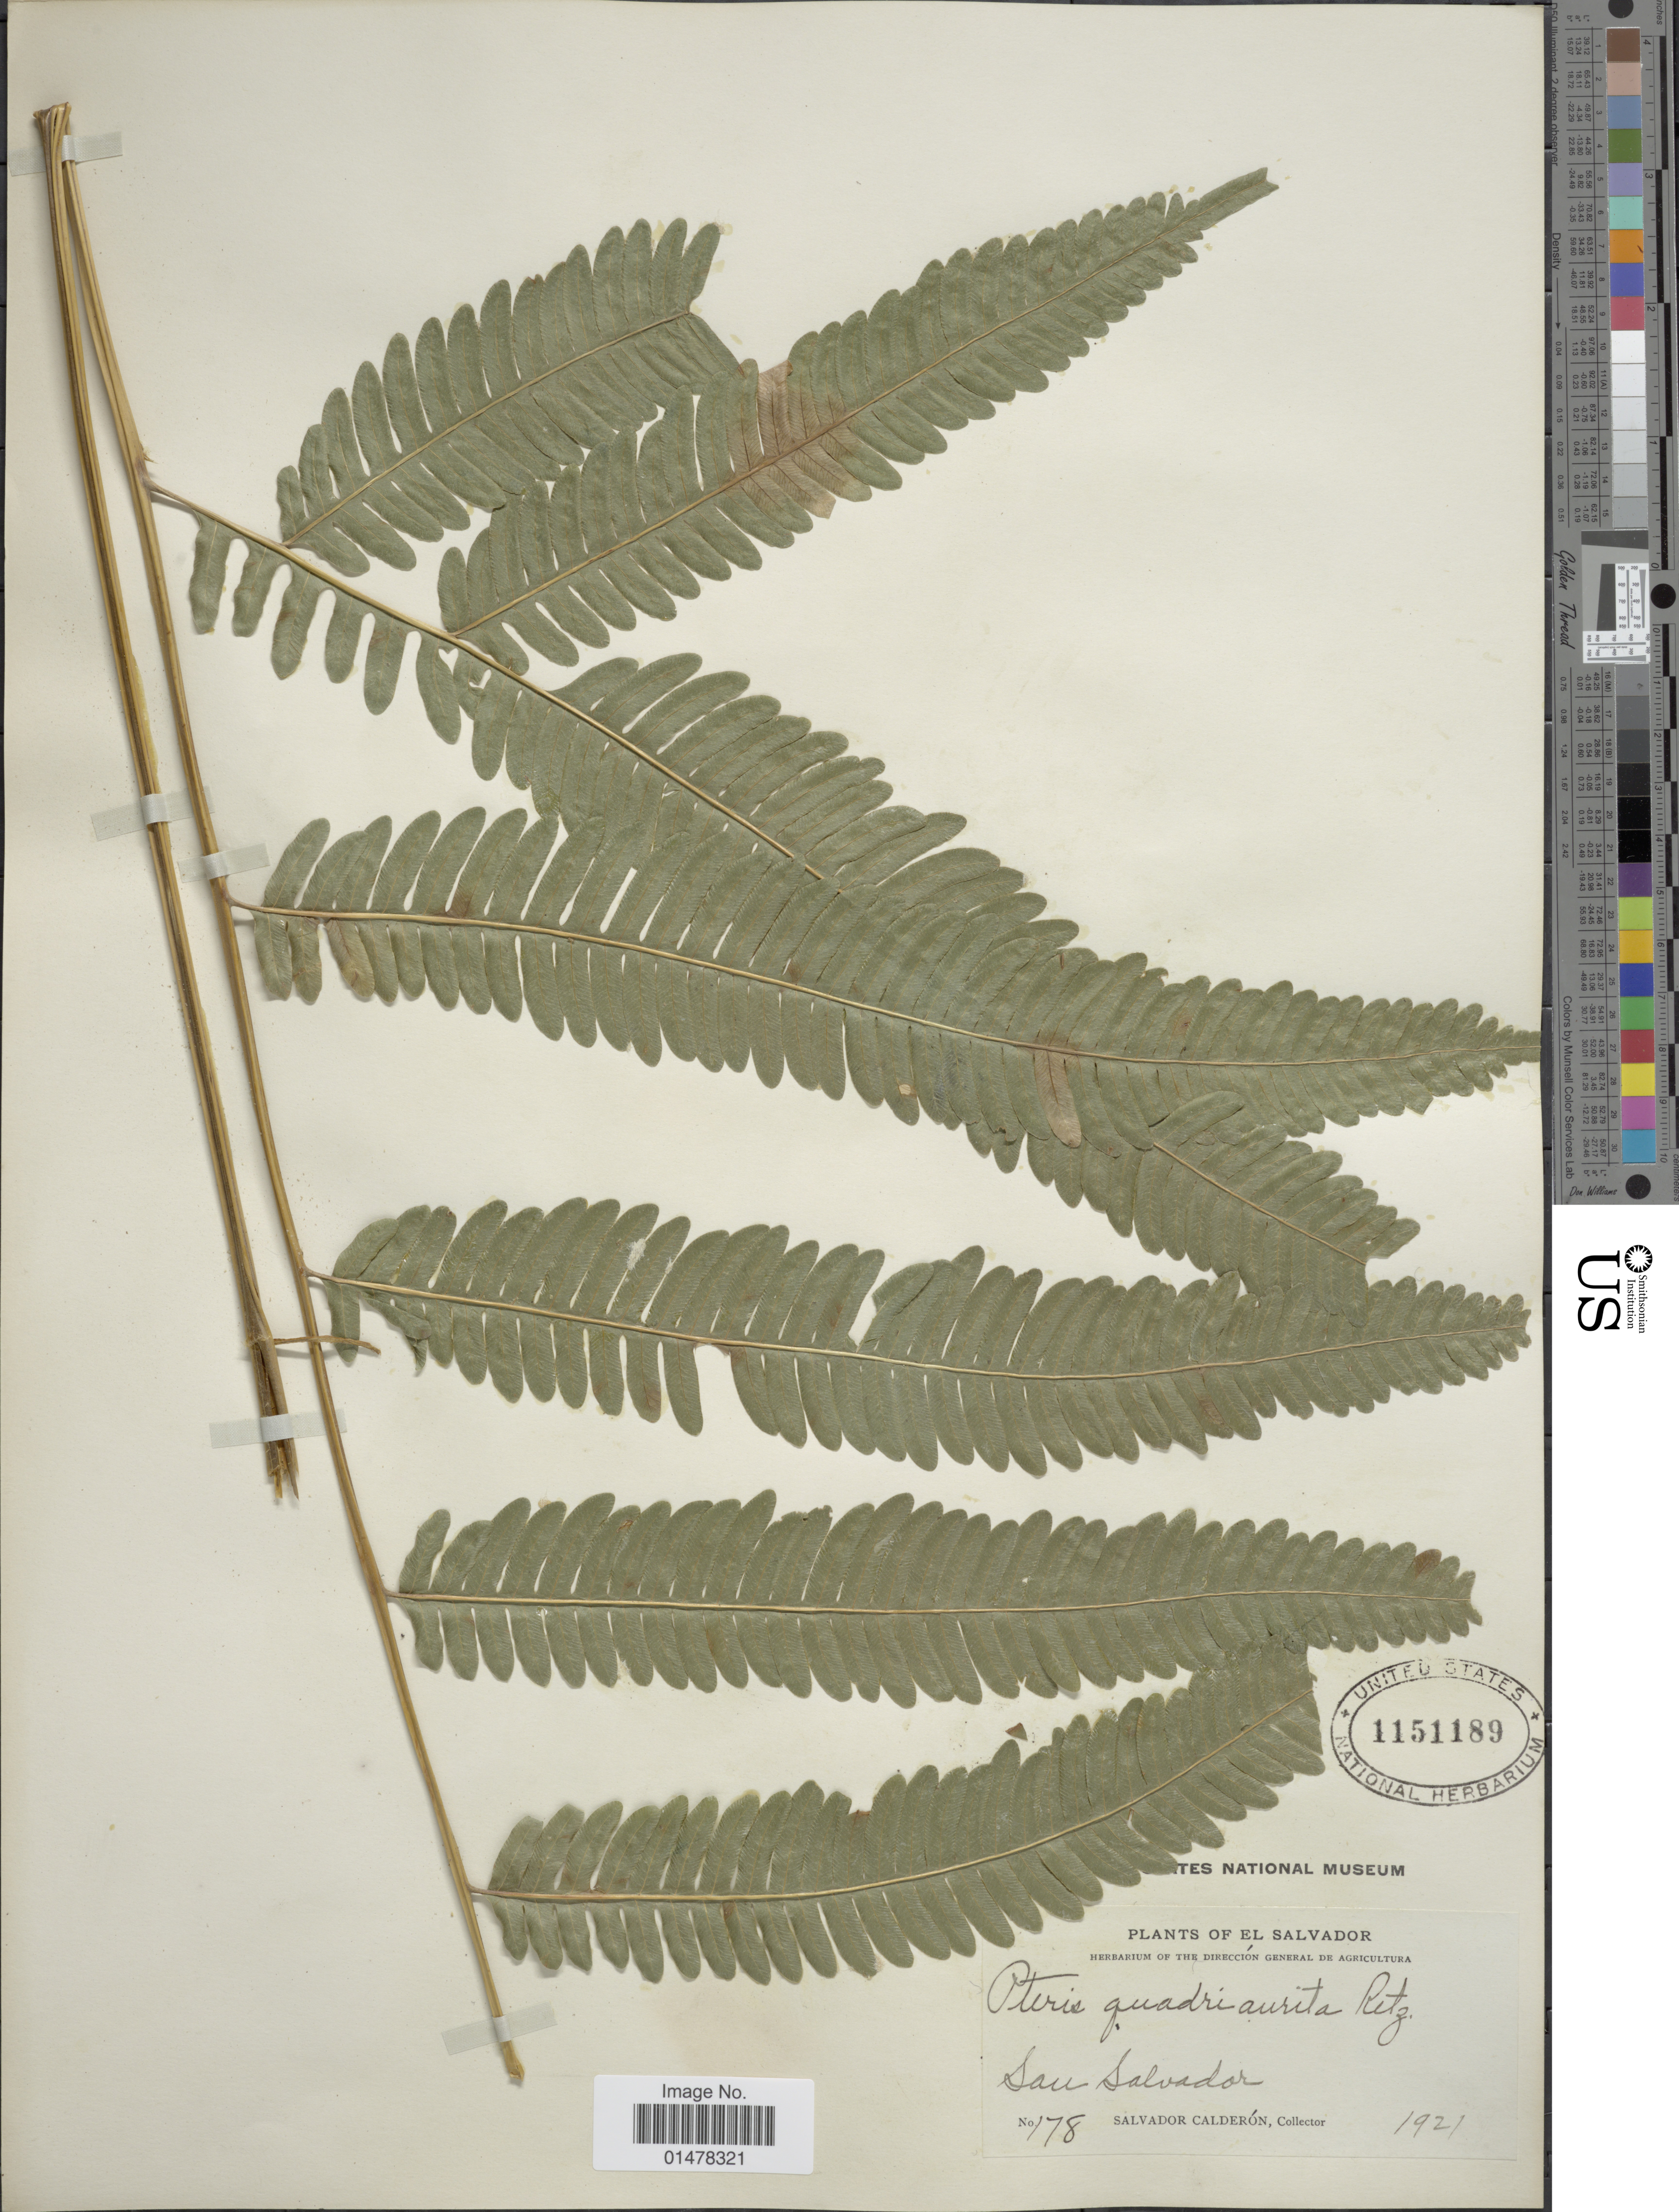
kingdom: Plantae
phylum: Tracheophyta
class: Polypodiopsida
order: Polypodiales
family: Pteridaceae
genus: Pteris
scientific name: Pteris quadriaurita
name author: Retz.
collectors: S. Calderón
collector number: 178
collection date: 1921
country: El Salvador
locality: El Salvador, San Salvador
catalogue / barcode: US 1151189